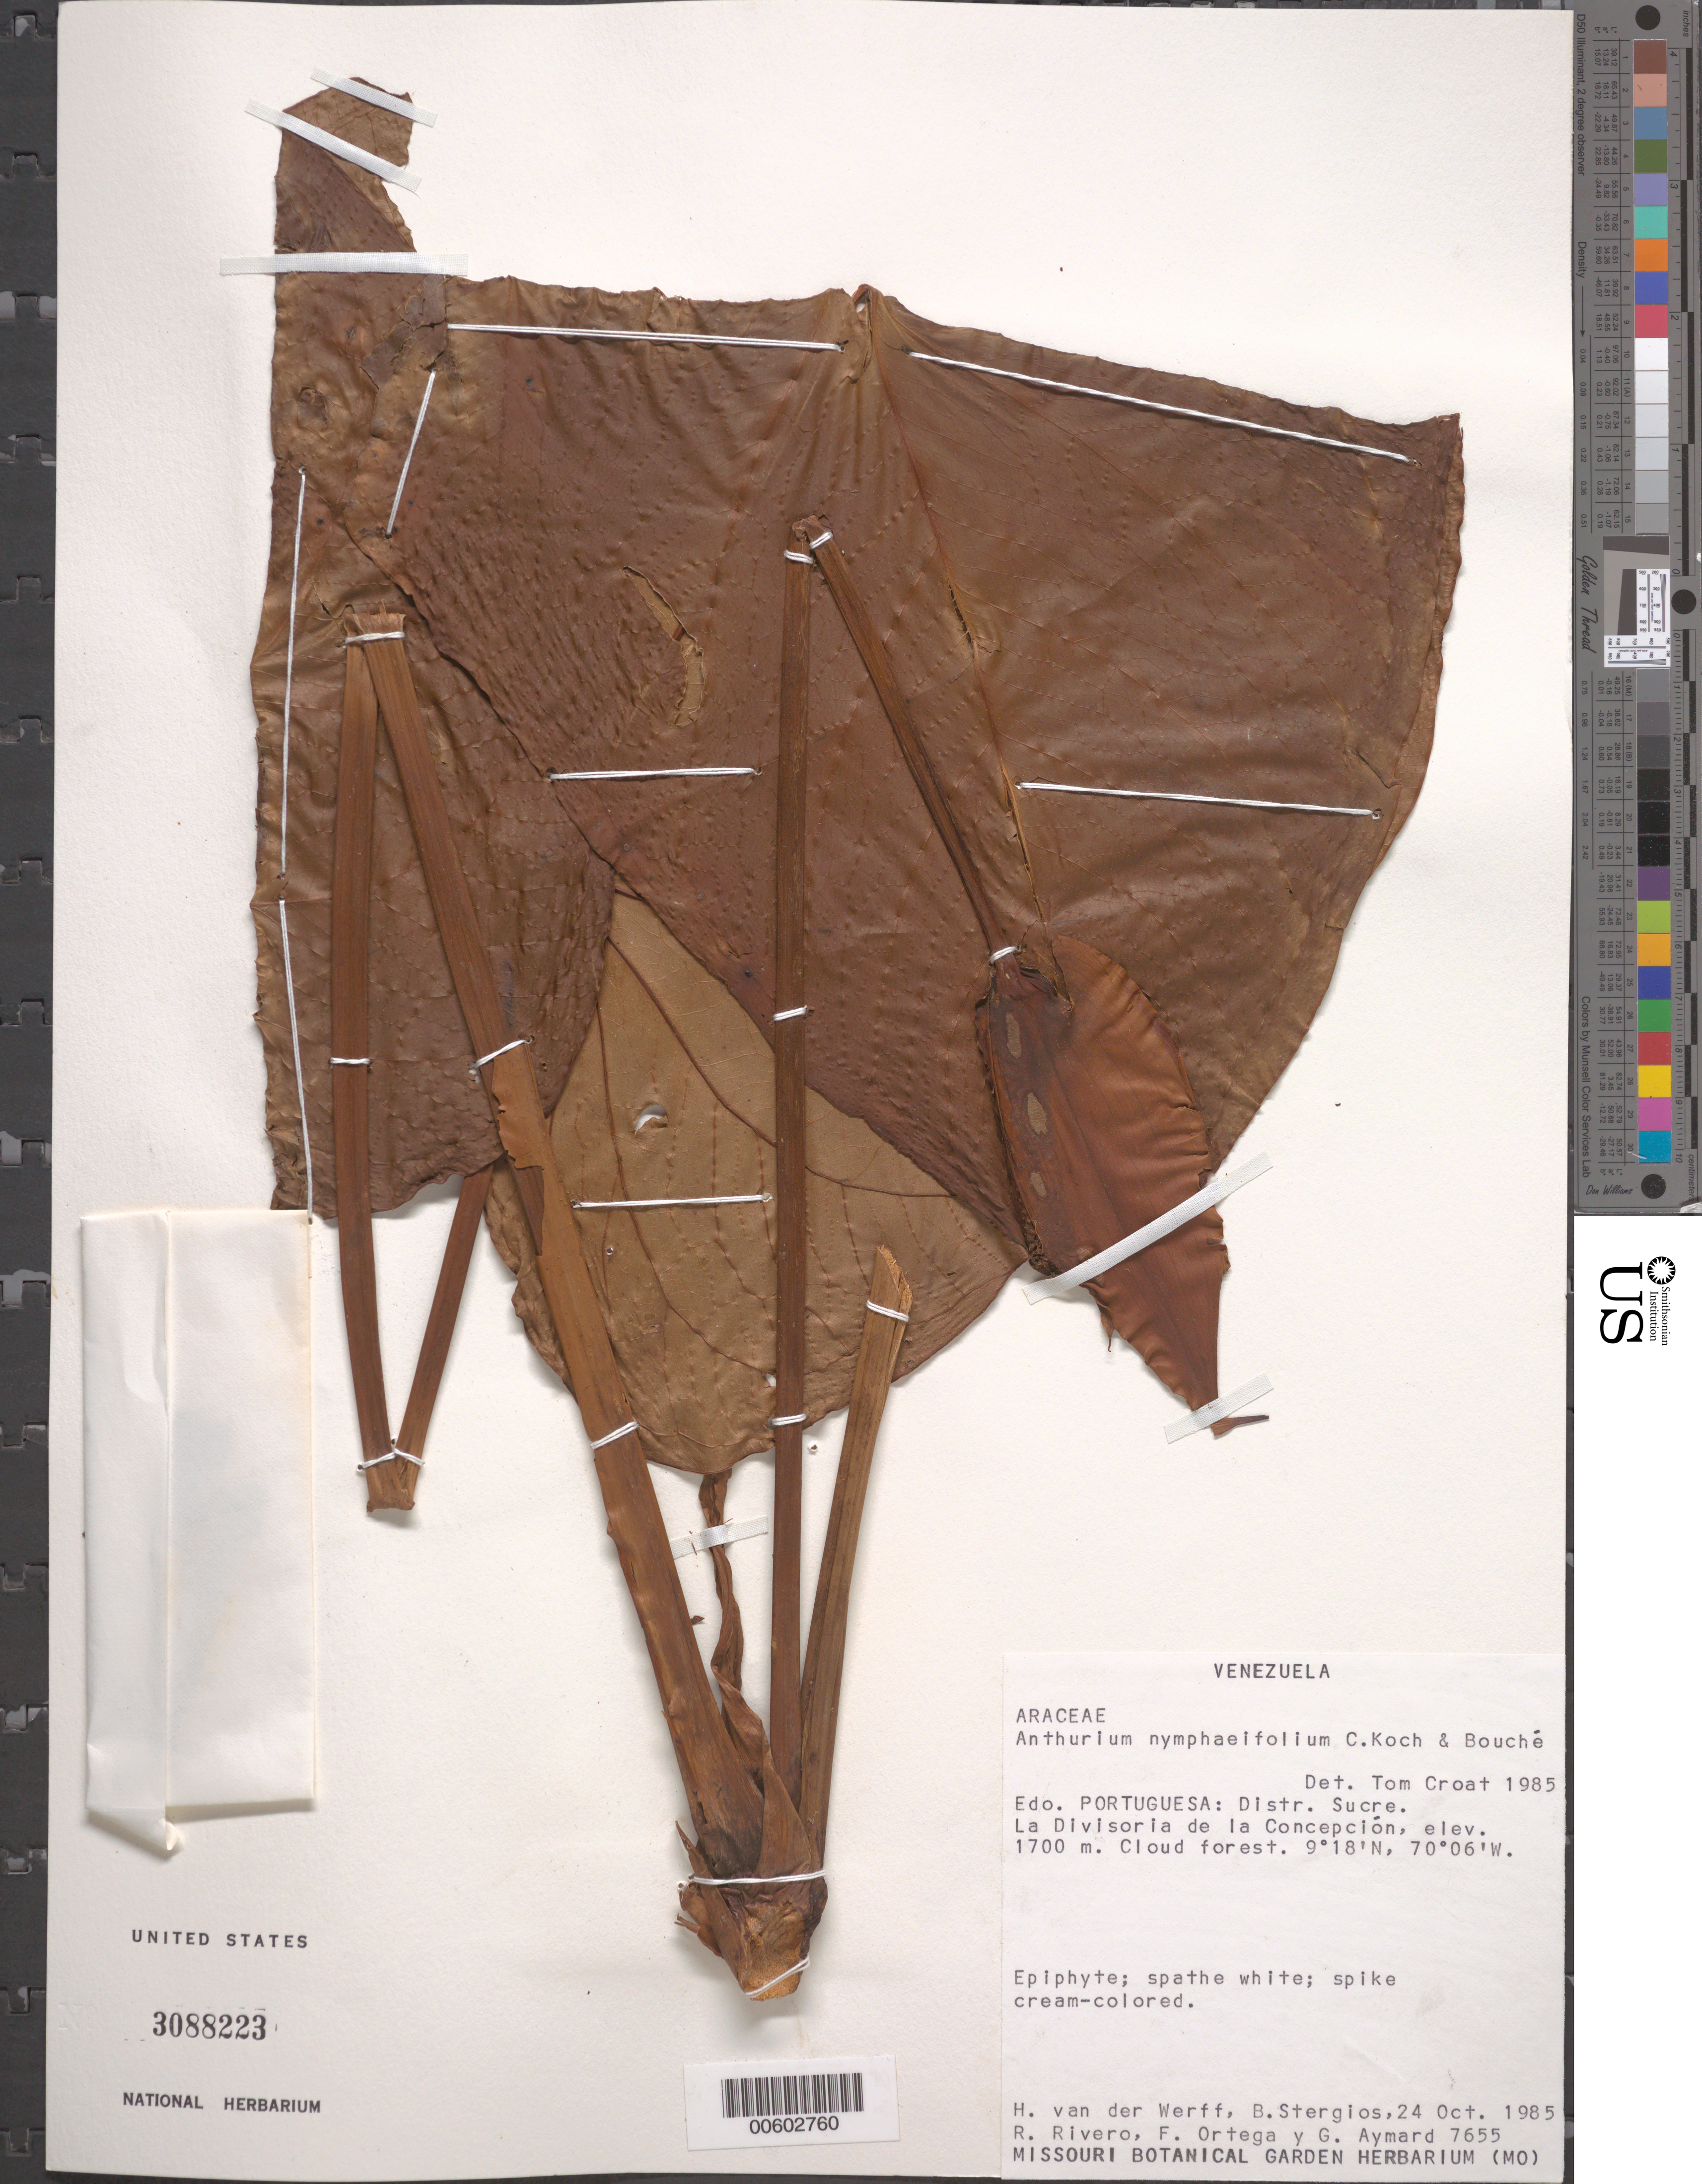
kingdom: Plantae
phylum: Tracheophyta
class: Liliopsida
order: Alismatales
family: Araceae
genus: Anthurium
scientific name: Anthurium nymphaeifolium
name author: K. Koch & C.D. Bouché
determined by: Croat, Thomas B., Missouri Botanical Garden (MO)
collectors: H. van der Werff, B. G. Stergios, R. Rivero, F. J. Ortega & G. A. Aymard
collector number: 7655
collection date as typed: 24 Oct 1985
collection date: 1985-10-24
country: Venezuela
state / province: Portuguesa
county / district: Sucre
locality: La Divisoria de la Concepción.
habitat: Cloud forest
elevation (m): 1700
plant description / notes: MO, PORT, US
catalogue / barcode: US 3088223